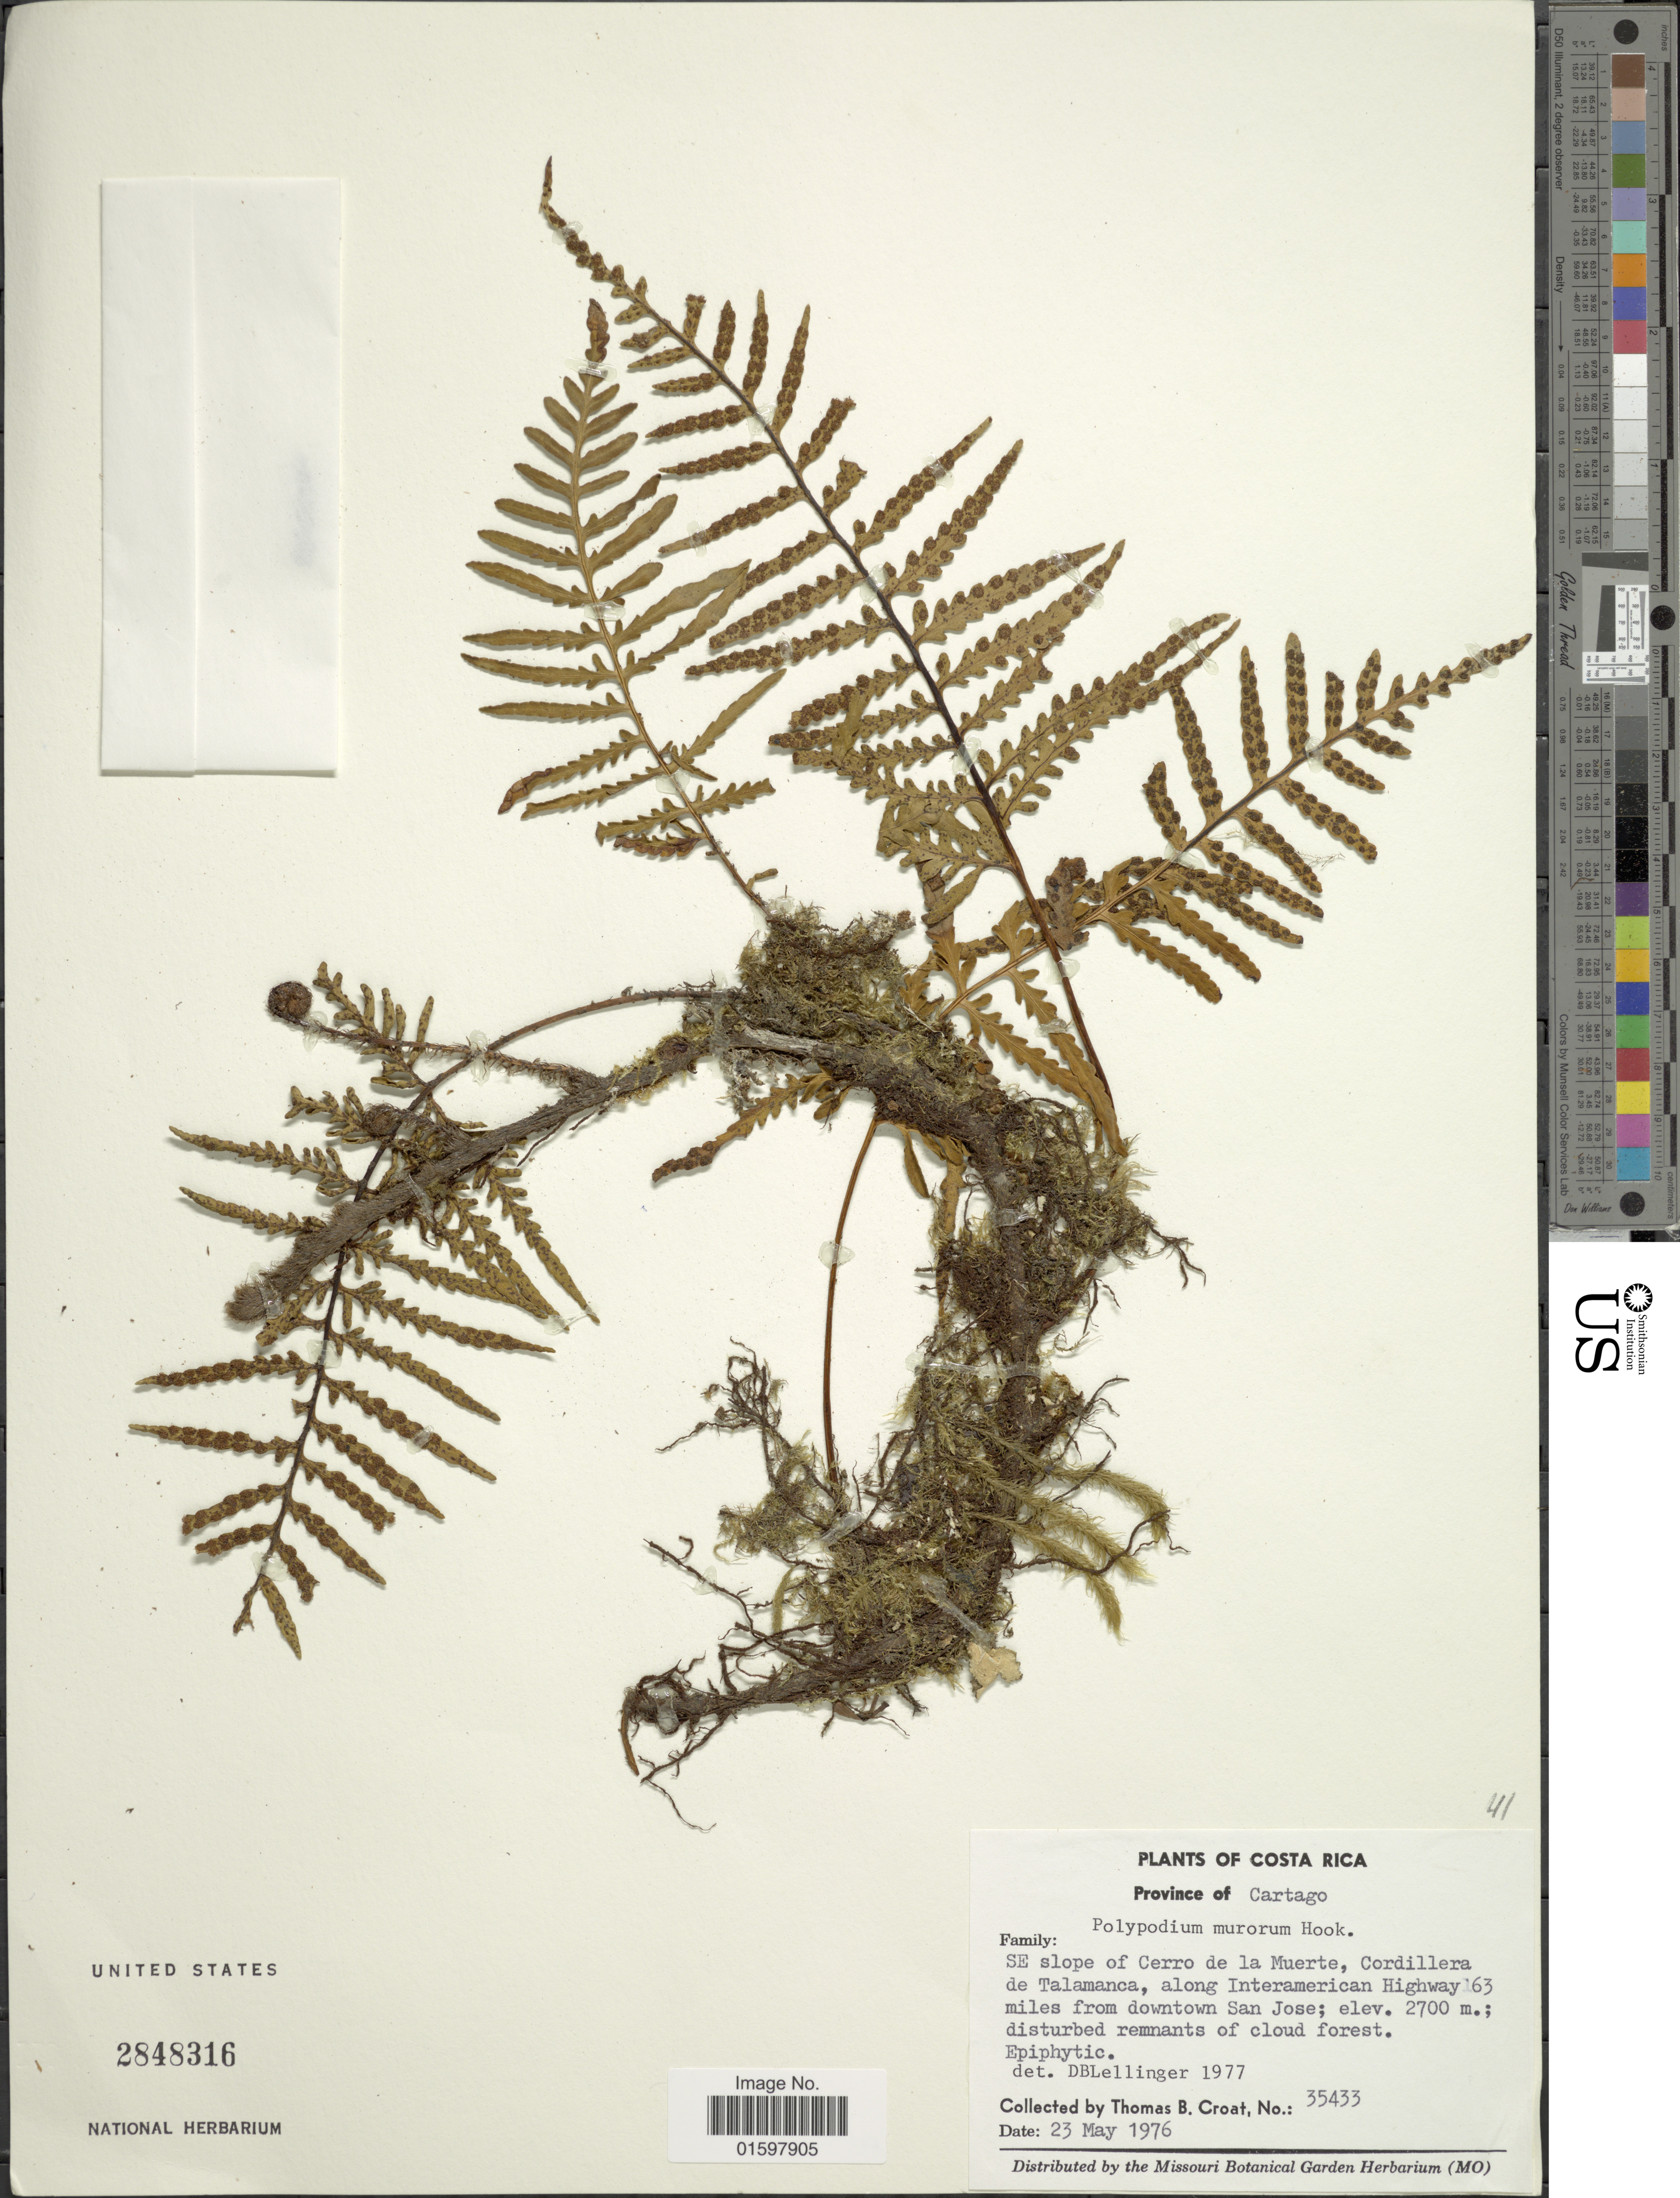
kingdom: Plantae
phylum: Tracheophyta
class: Polypodiopsida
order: Polypodiales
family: Polypodiaceae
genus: Pleopeltis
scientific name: Pleopeltis murorum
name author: (Hook.) A.R. Sm. & Tejero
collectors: T. B. Croat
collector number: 35433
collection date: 1976-05-23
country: Costa Rica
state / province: Cartago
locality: SE slope of Cerro de la Muerte, Cordillera de Talamanca, along Interamerican Highway 163 miles from downtown San Jose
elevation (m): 2700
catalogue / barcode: US 2848316